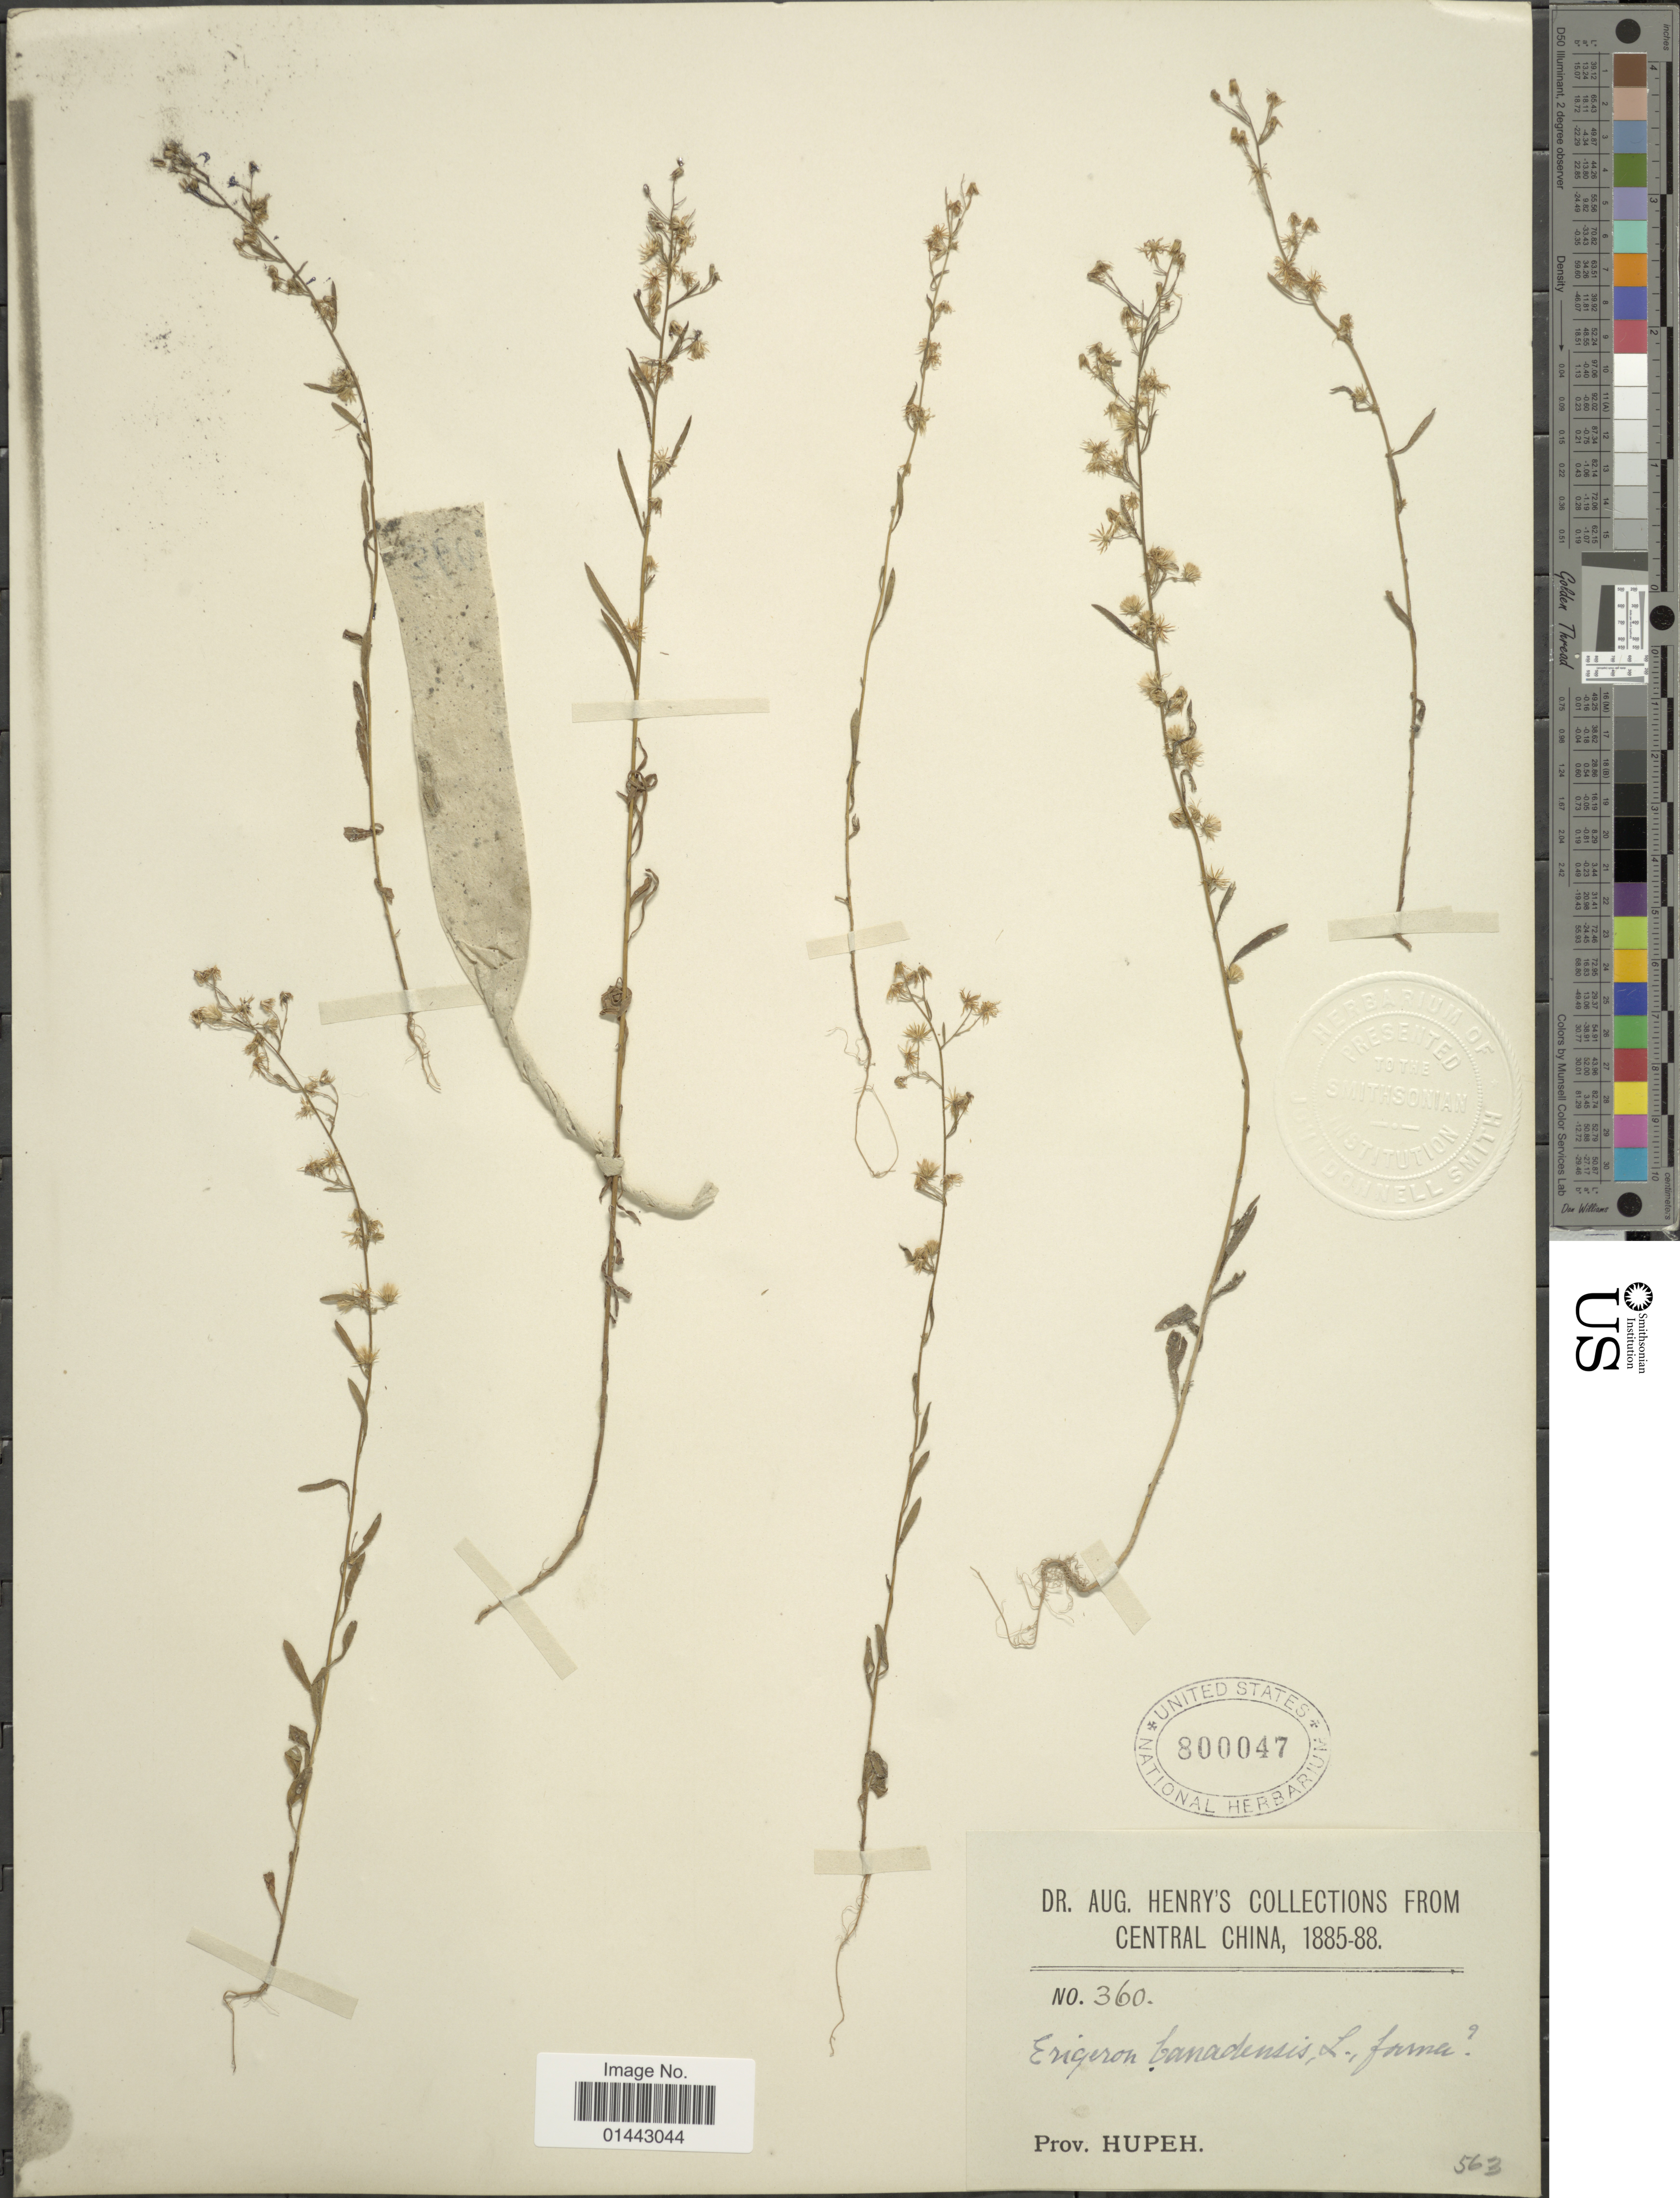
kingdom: Plantae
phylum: Tracheophyta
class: Magnoliopsida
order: Asterales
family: Asteraceae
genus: Erigeron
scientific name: Erigeron canadensis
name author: L.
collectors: A. Henry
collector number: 360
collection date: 1885/1888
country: China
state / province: Hubei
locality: Central China.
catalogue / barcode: US 800047